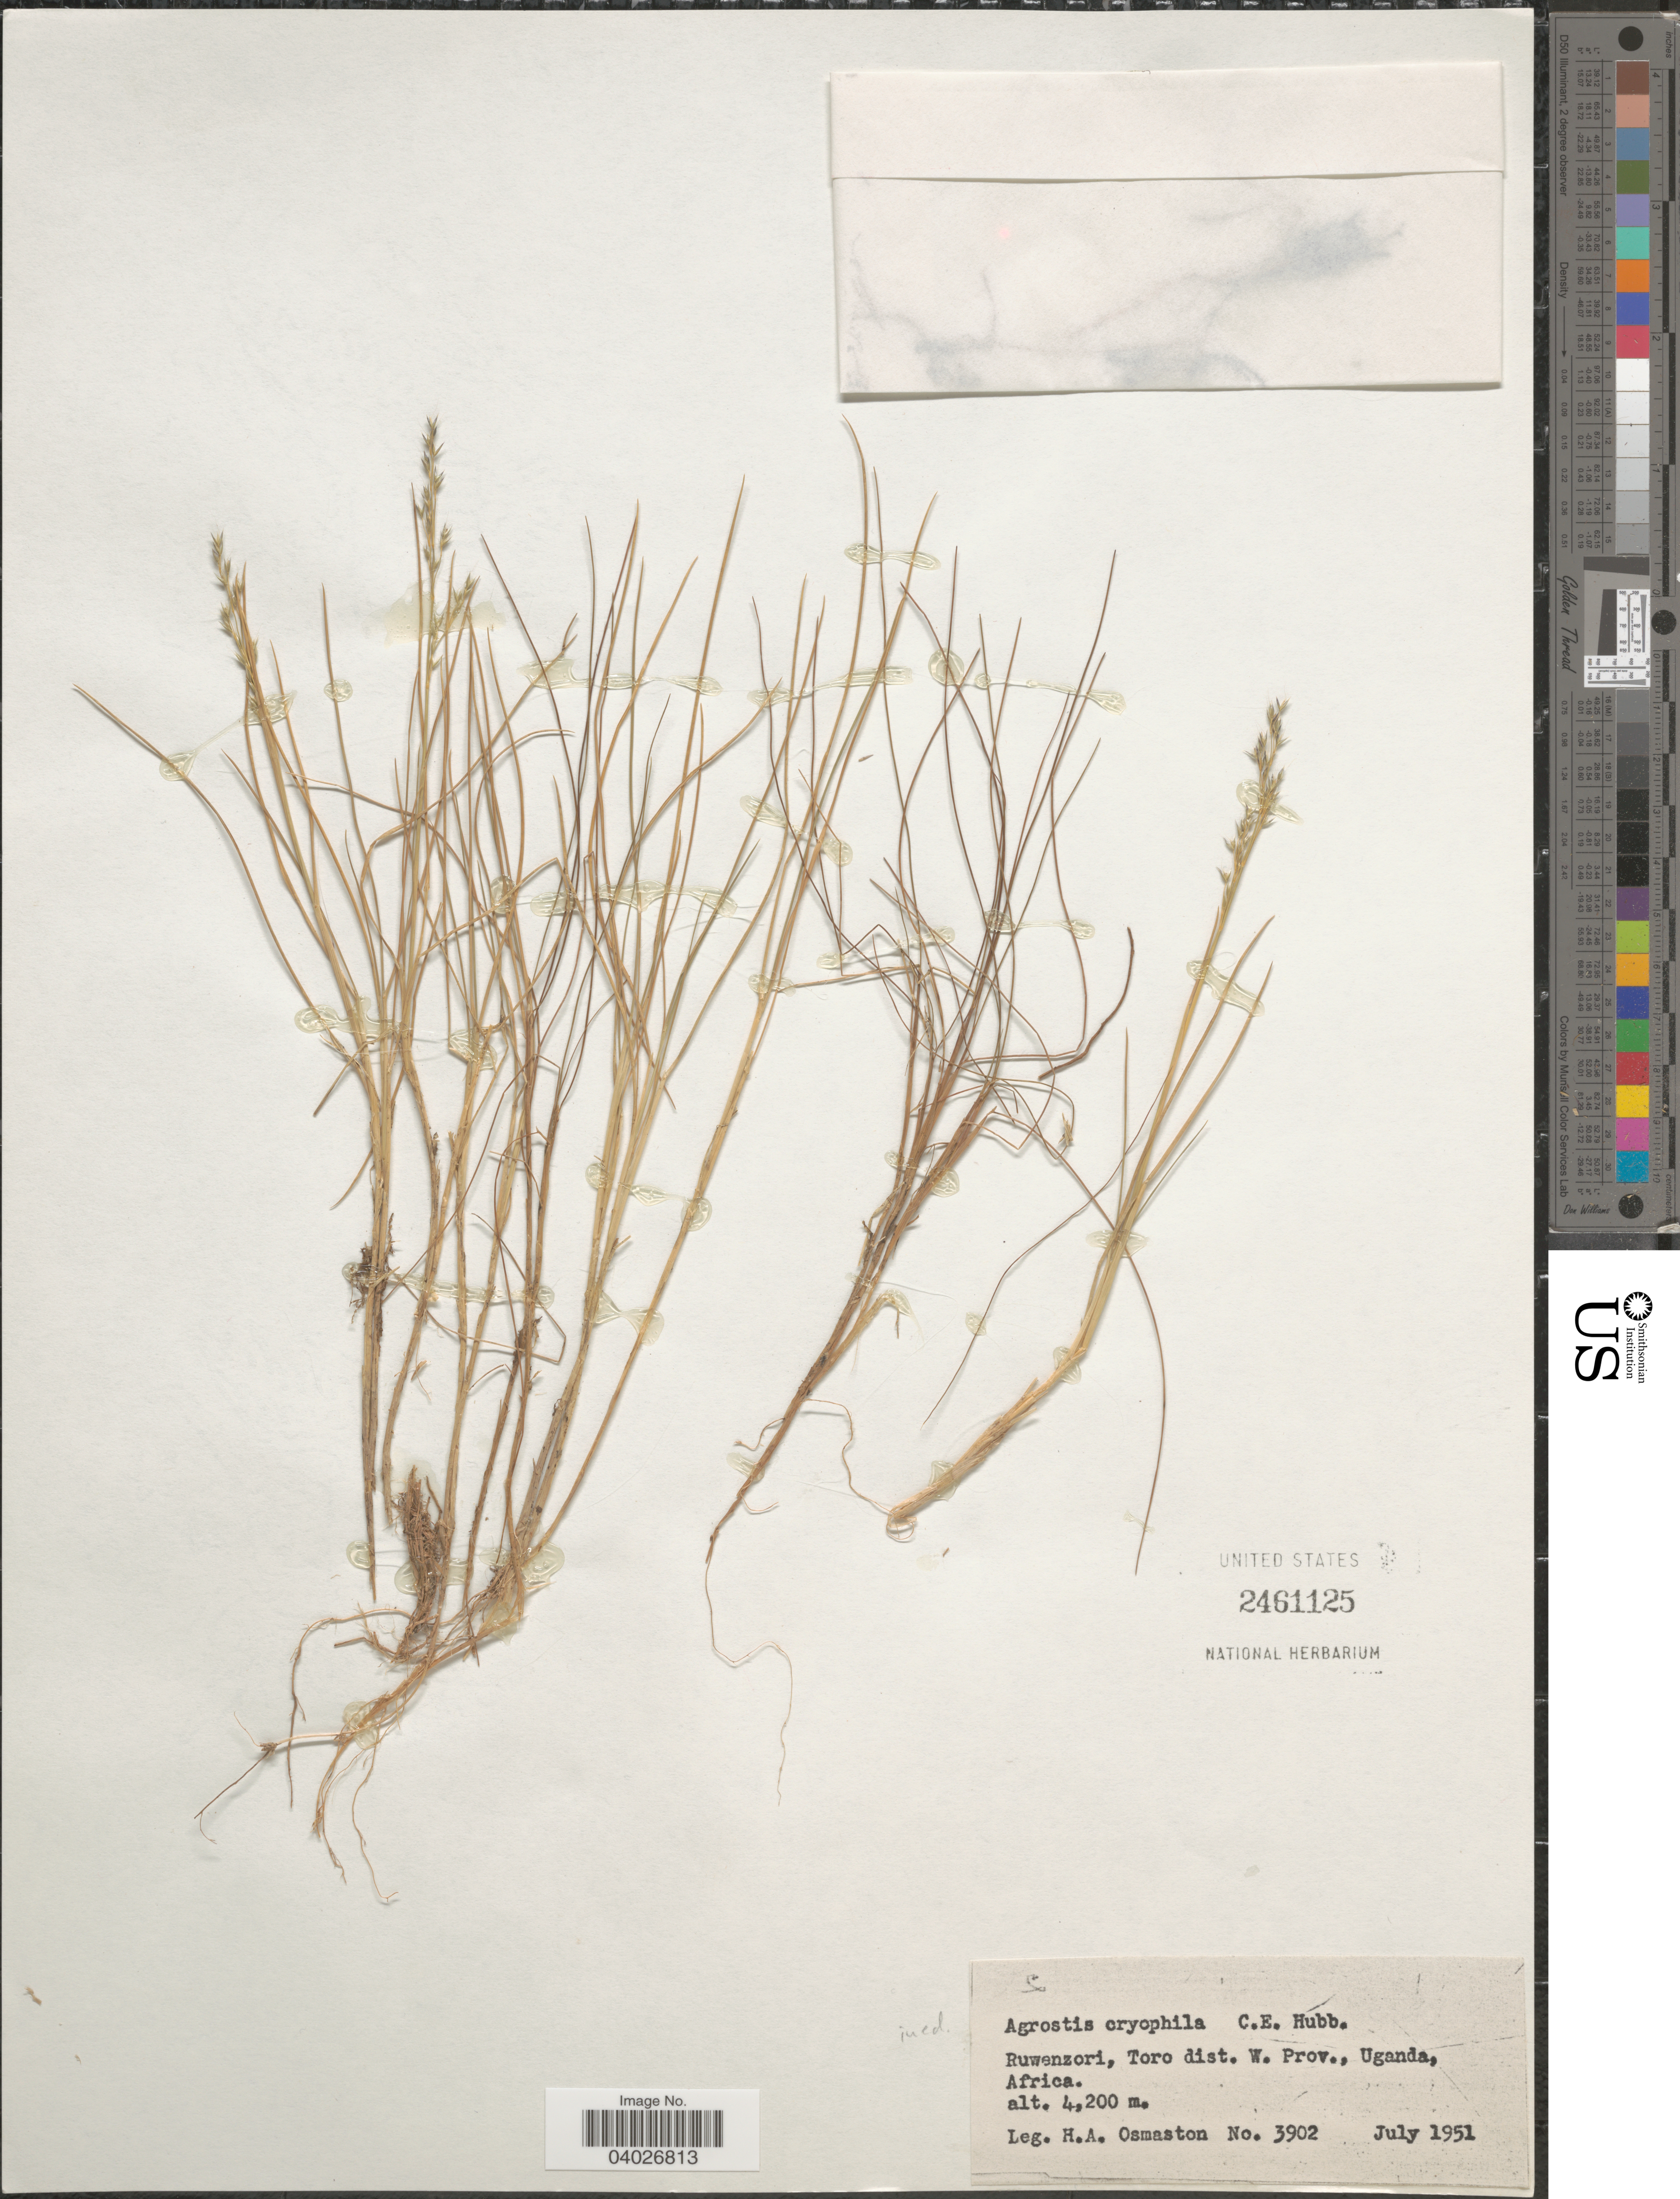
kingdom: Plantae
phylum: Tracheophyta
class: Liliopsida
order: Poales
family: Poaceae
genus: Agrostis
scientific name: Agrostis sp.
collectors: H. Osmaston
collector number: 3902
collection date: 1951-07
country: Uganda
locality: Ruwenzori, Toro dist. W. Prov.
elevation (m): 4200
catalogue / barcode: US 2461125